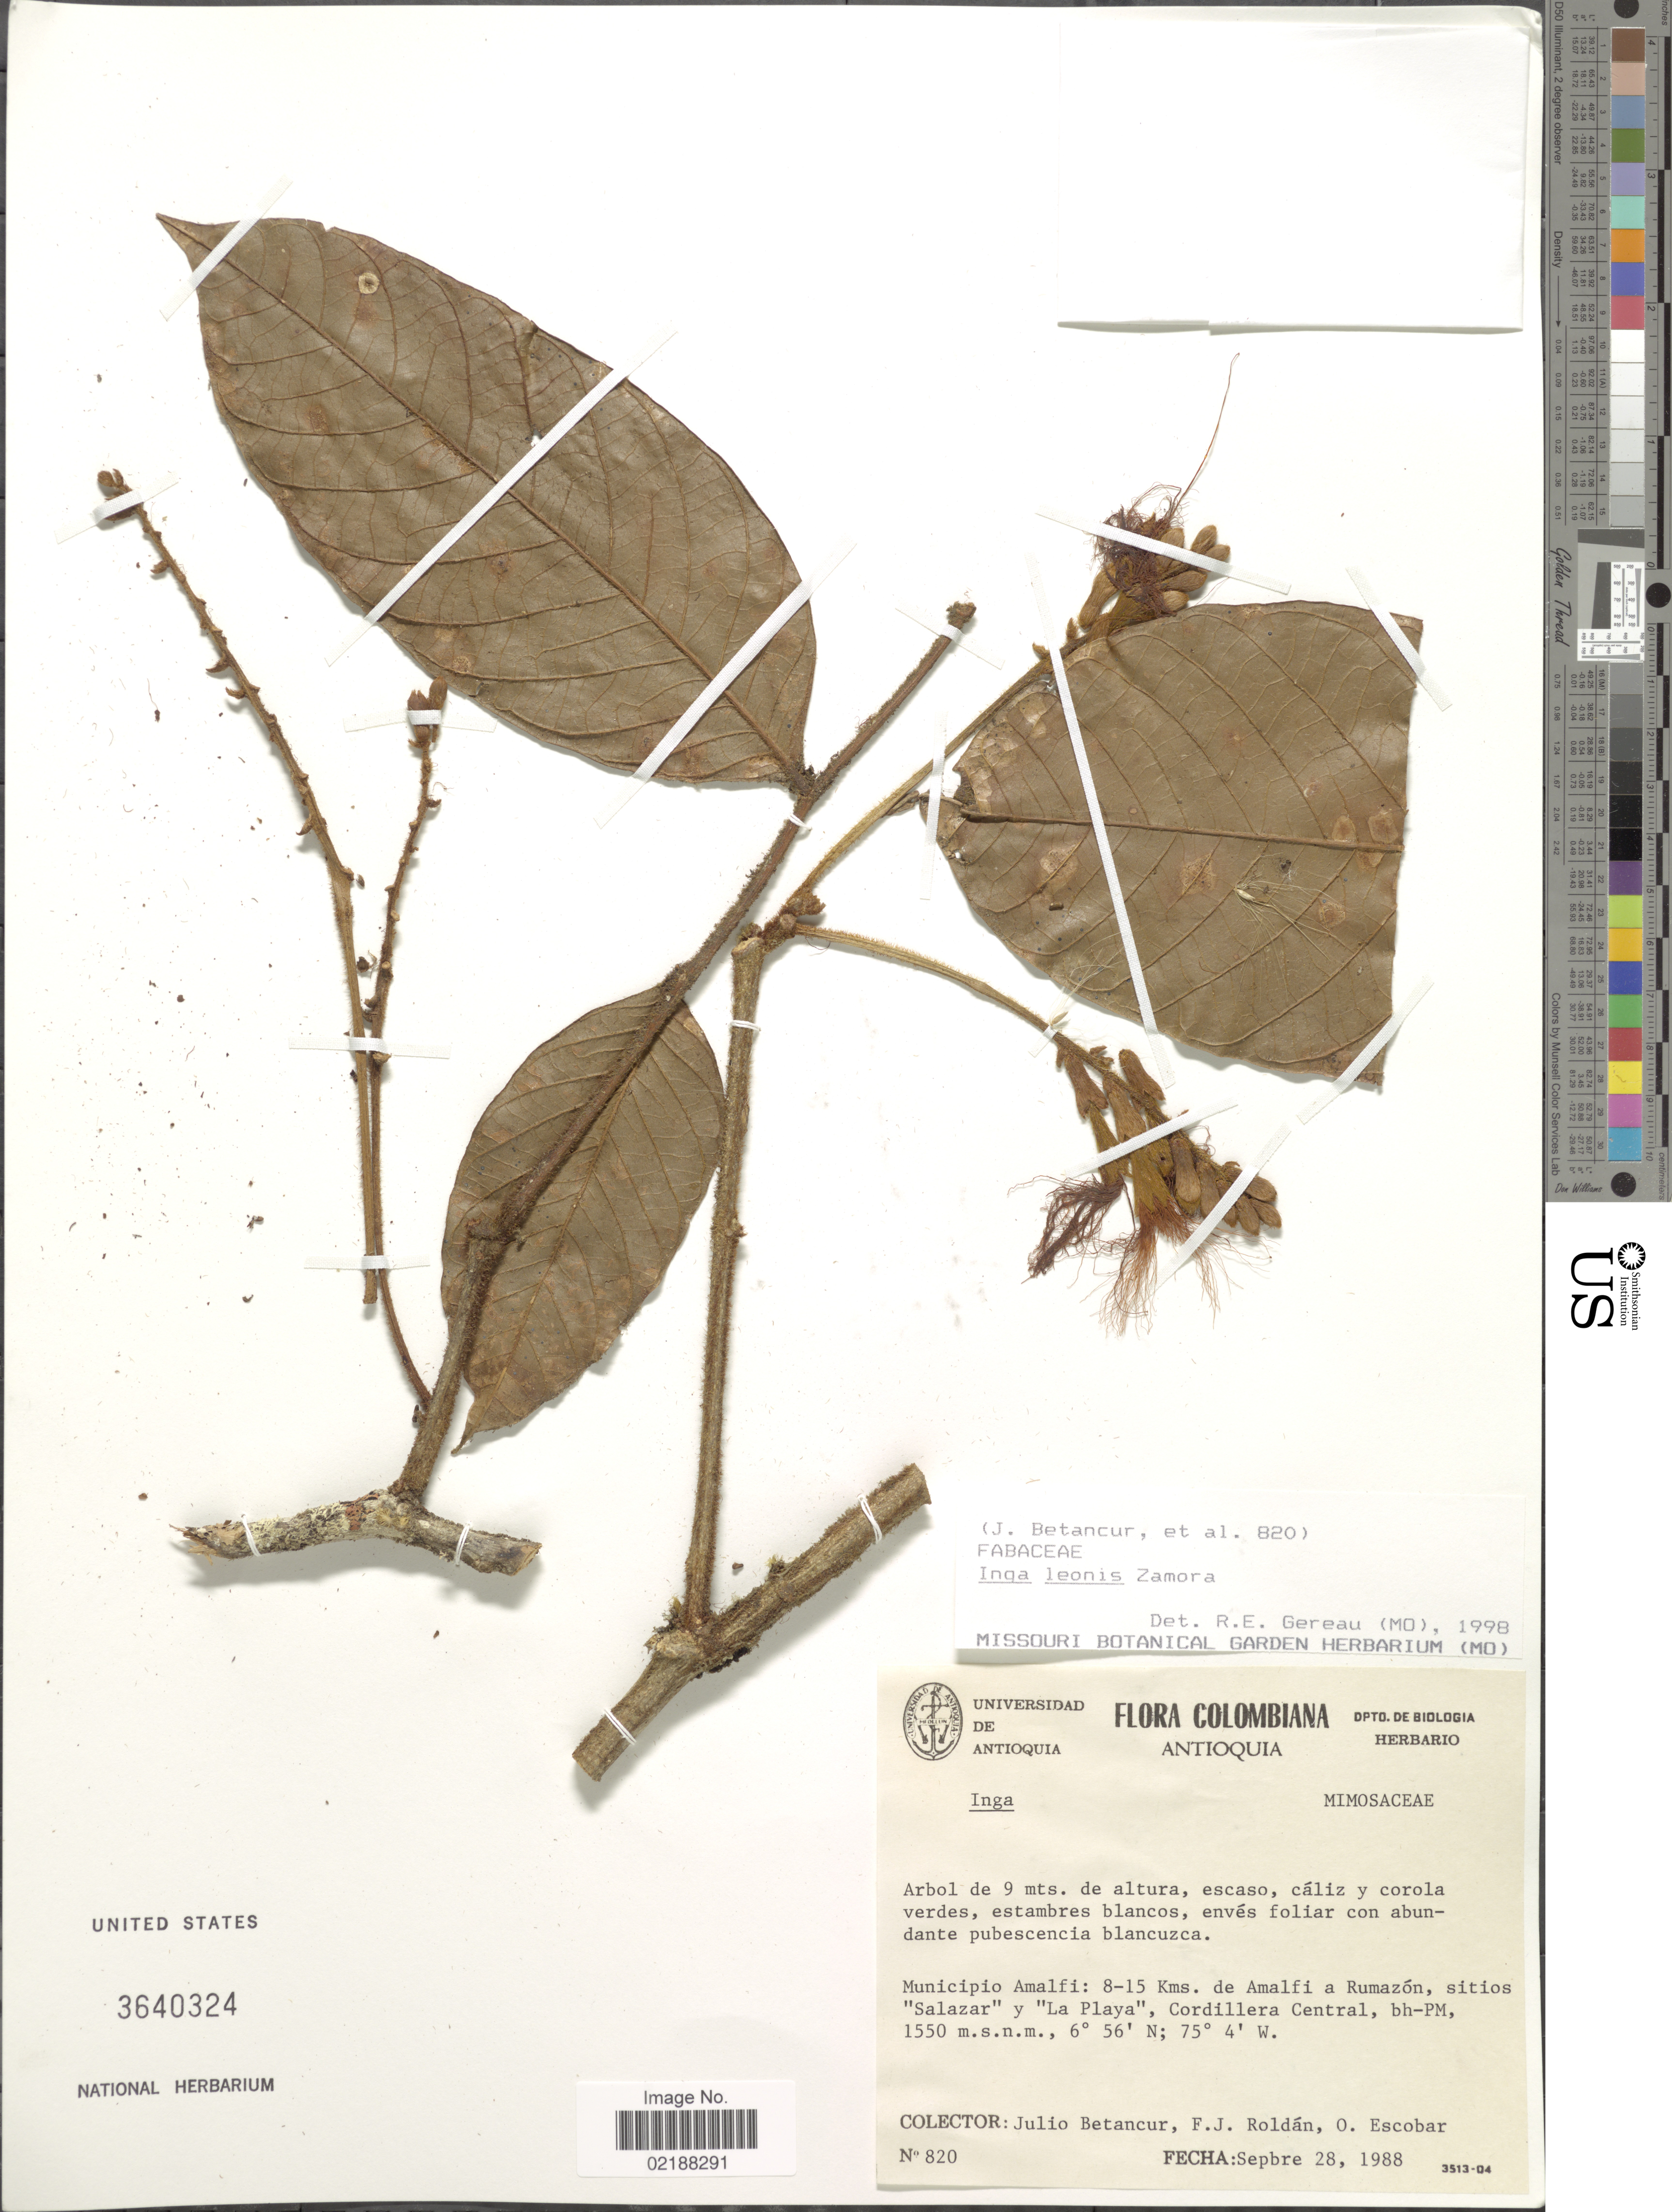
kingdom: Plantae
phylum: Tracheophyta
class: Magnoliopsida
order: Fabales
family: Fabaceae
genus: Inga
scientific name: Inga lentiscifolia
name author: Benth.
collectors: J. Betancur, F. J. Roldán & O. Escobar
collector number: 820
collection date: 1988-09-28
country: Colombia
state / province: Antioquia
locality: Municipio Amalfi: 8-15 kms de Amalfi a Rumazon sitios "Salazar"y "La Playa", Cordillera Central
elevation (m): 1550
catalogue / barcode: US 3640324